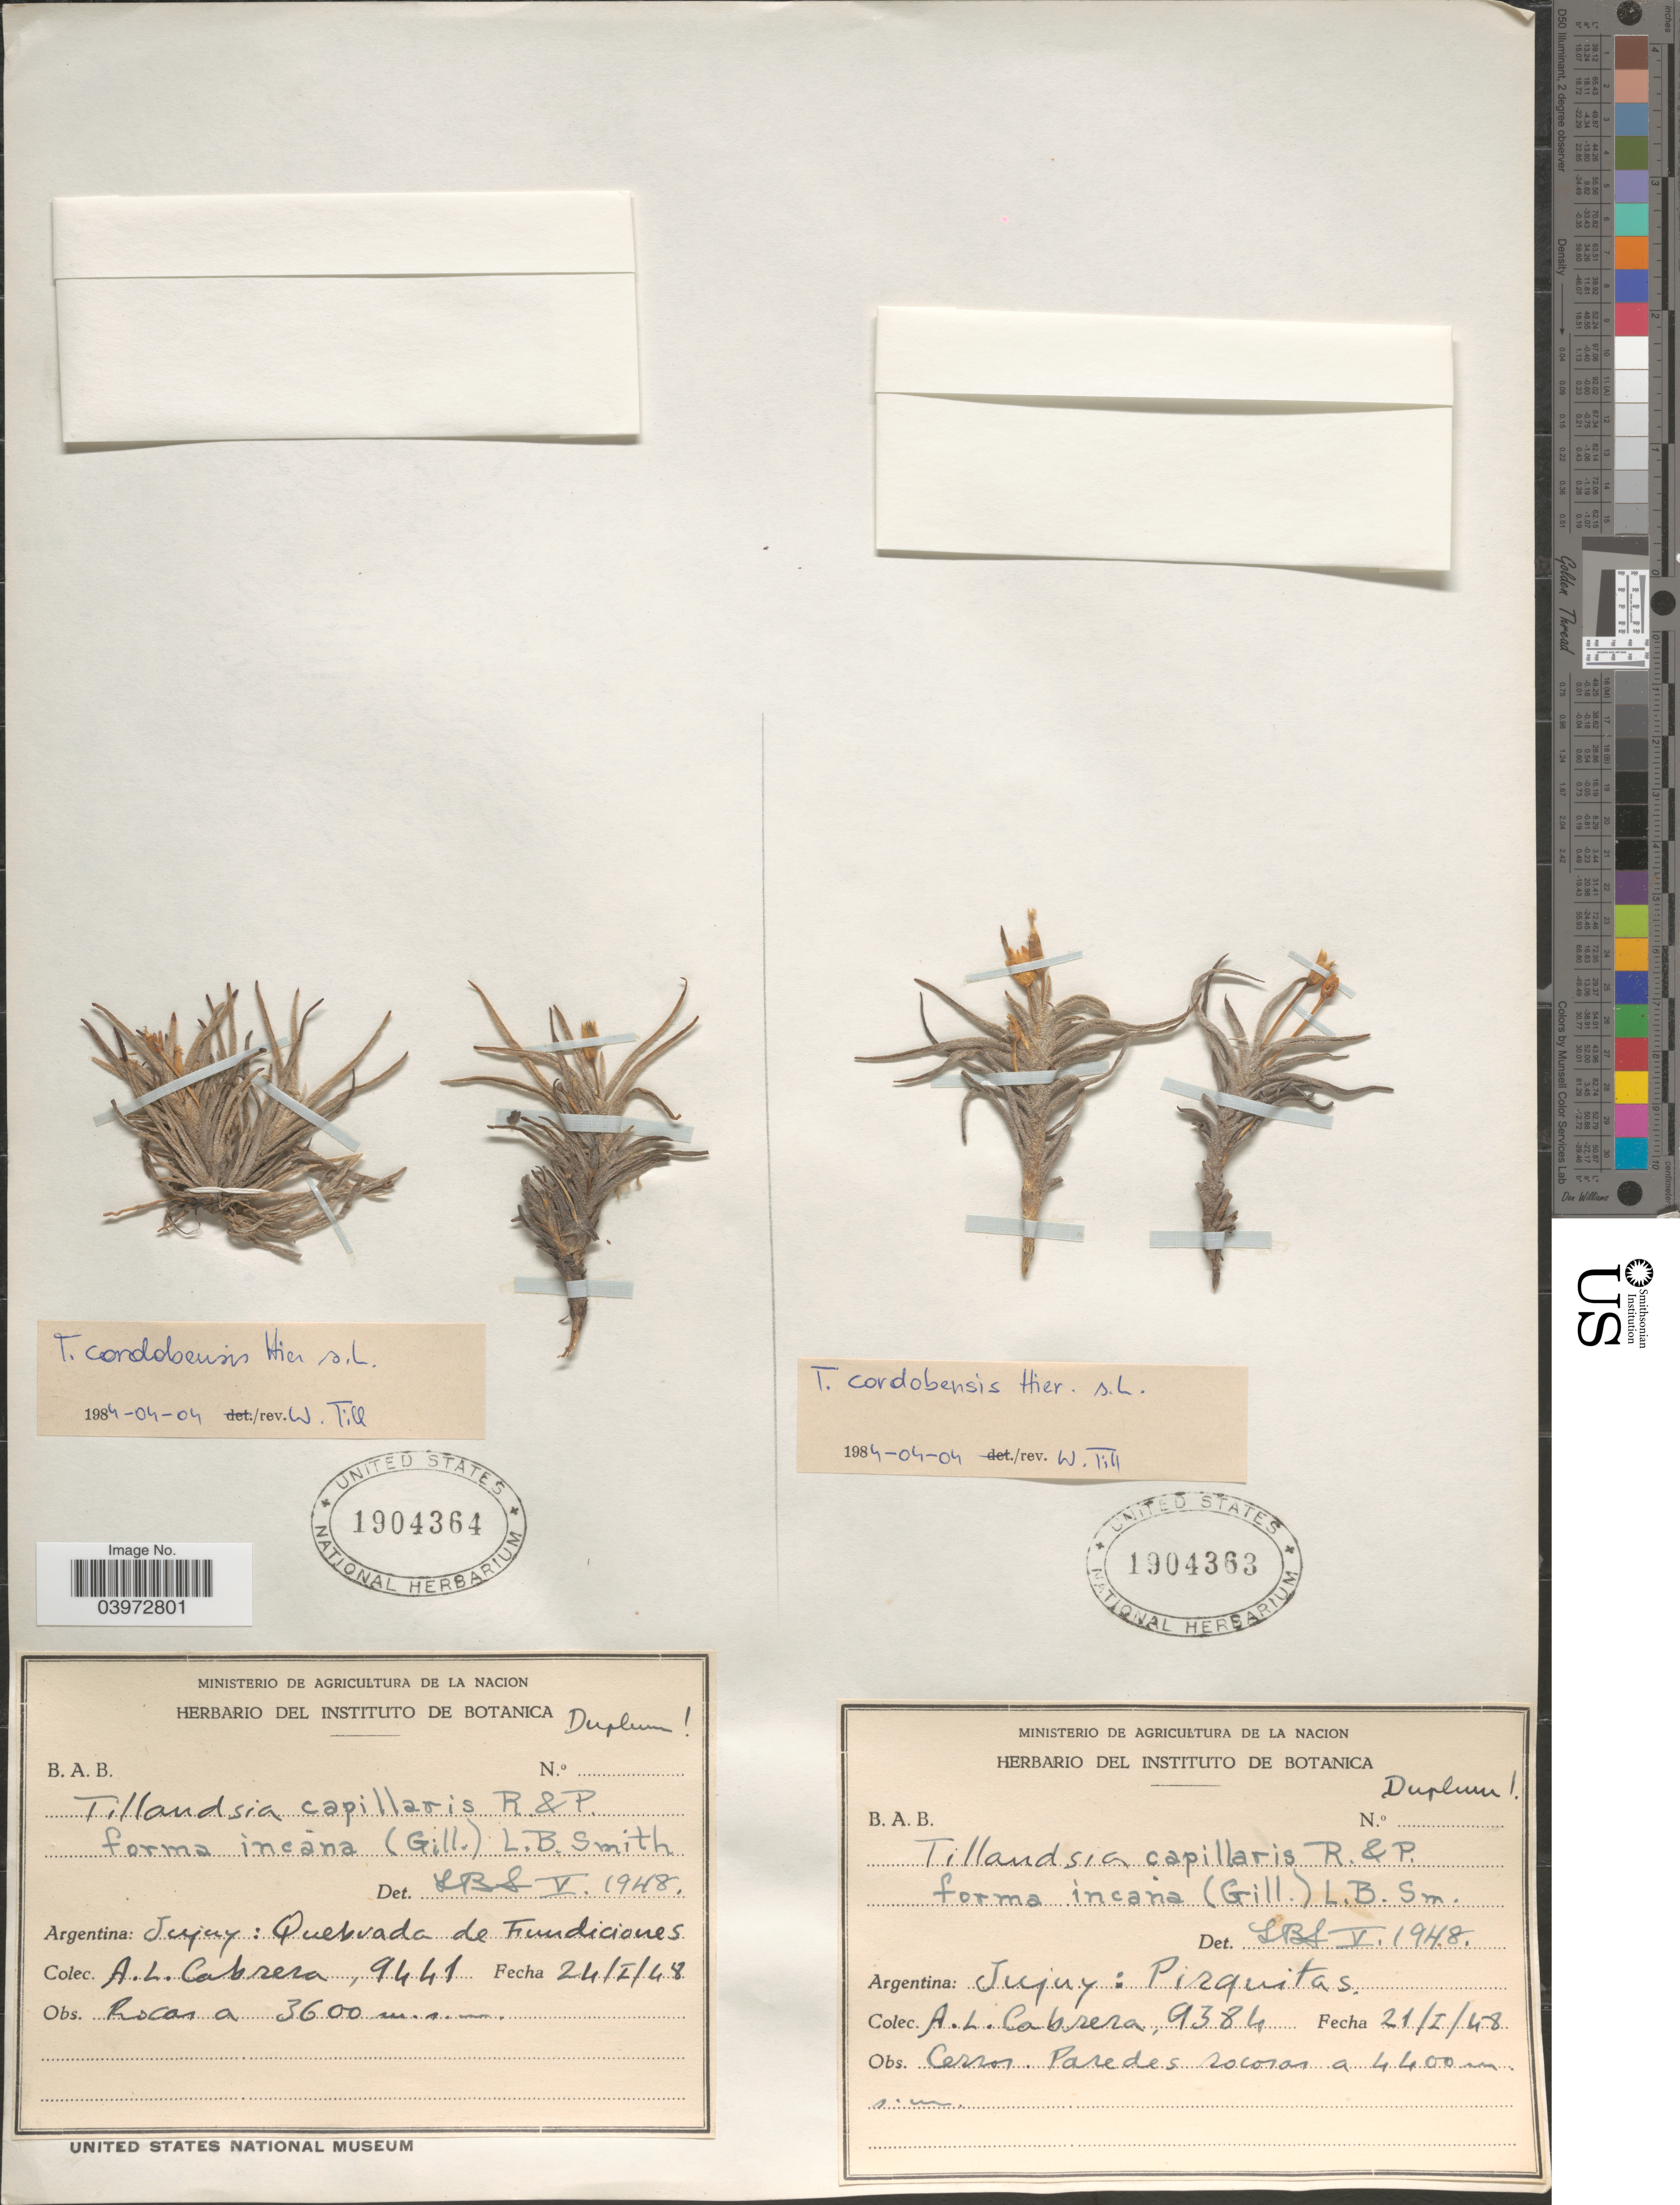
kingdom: Plantae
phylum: Tracheophyta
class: Liliopsida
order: Poales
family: Bromeliaceae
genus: Tillandsia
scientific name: Tillandsia capillaris f. incana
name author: (Mez) L.B. Sm.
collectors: A. L. Cabrera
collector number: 9384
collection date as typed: Transcribed d/m/y: 21/1/58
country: Argentina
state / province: Jujuy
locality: Pirquitas.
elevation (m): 4400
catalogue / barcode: US 1904363